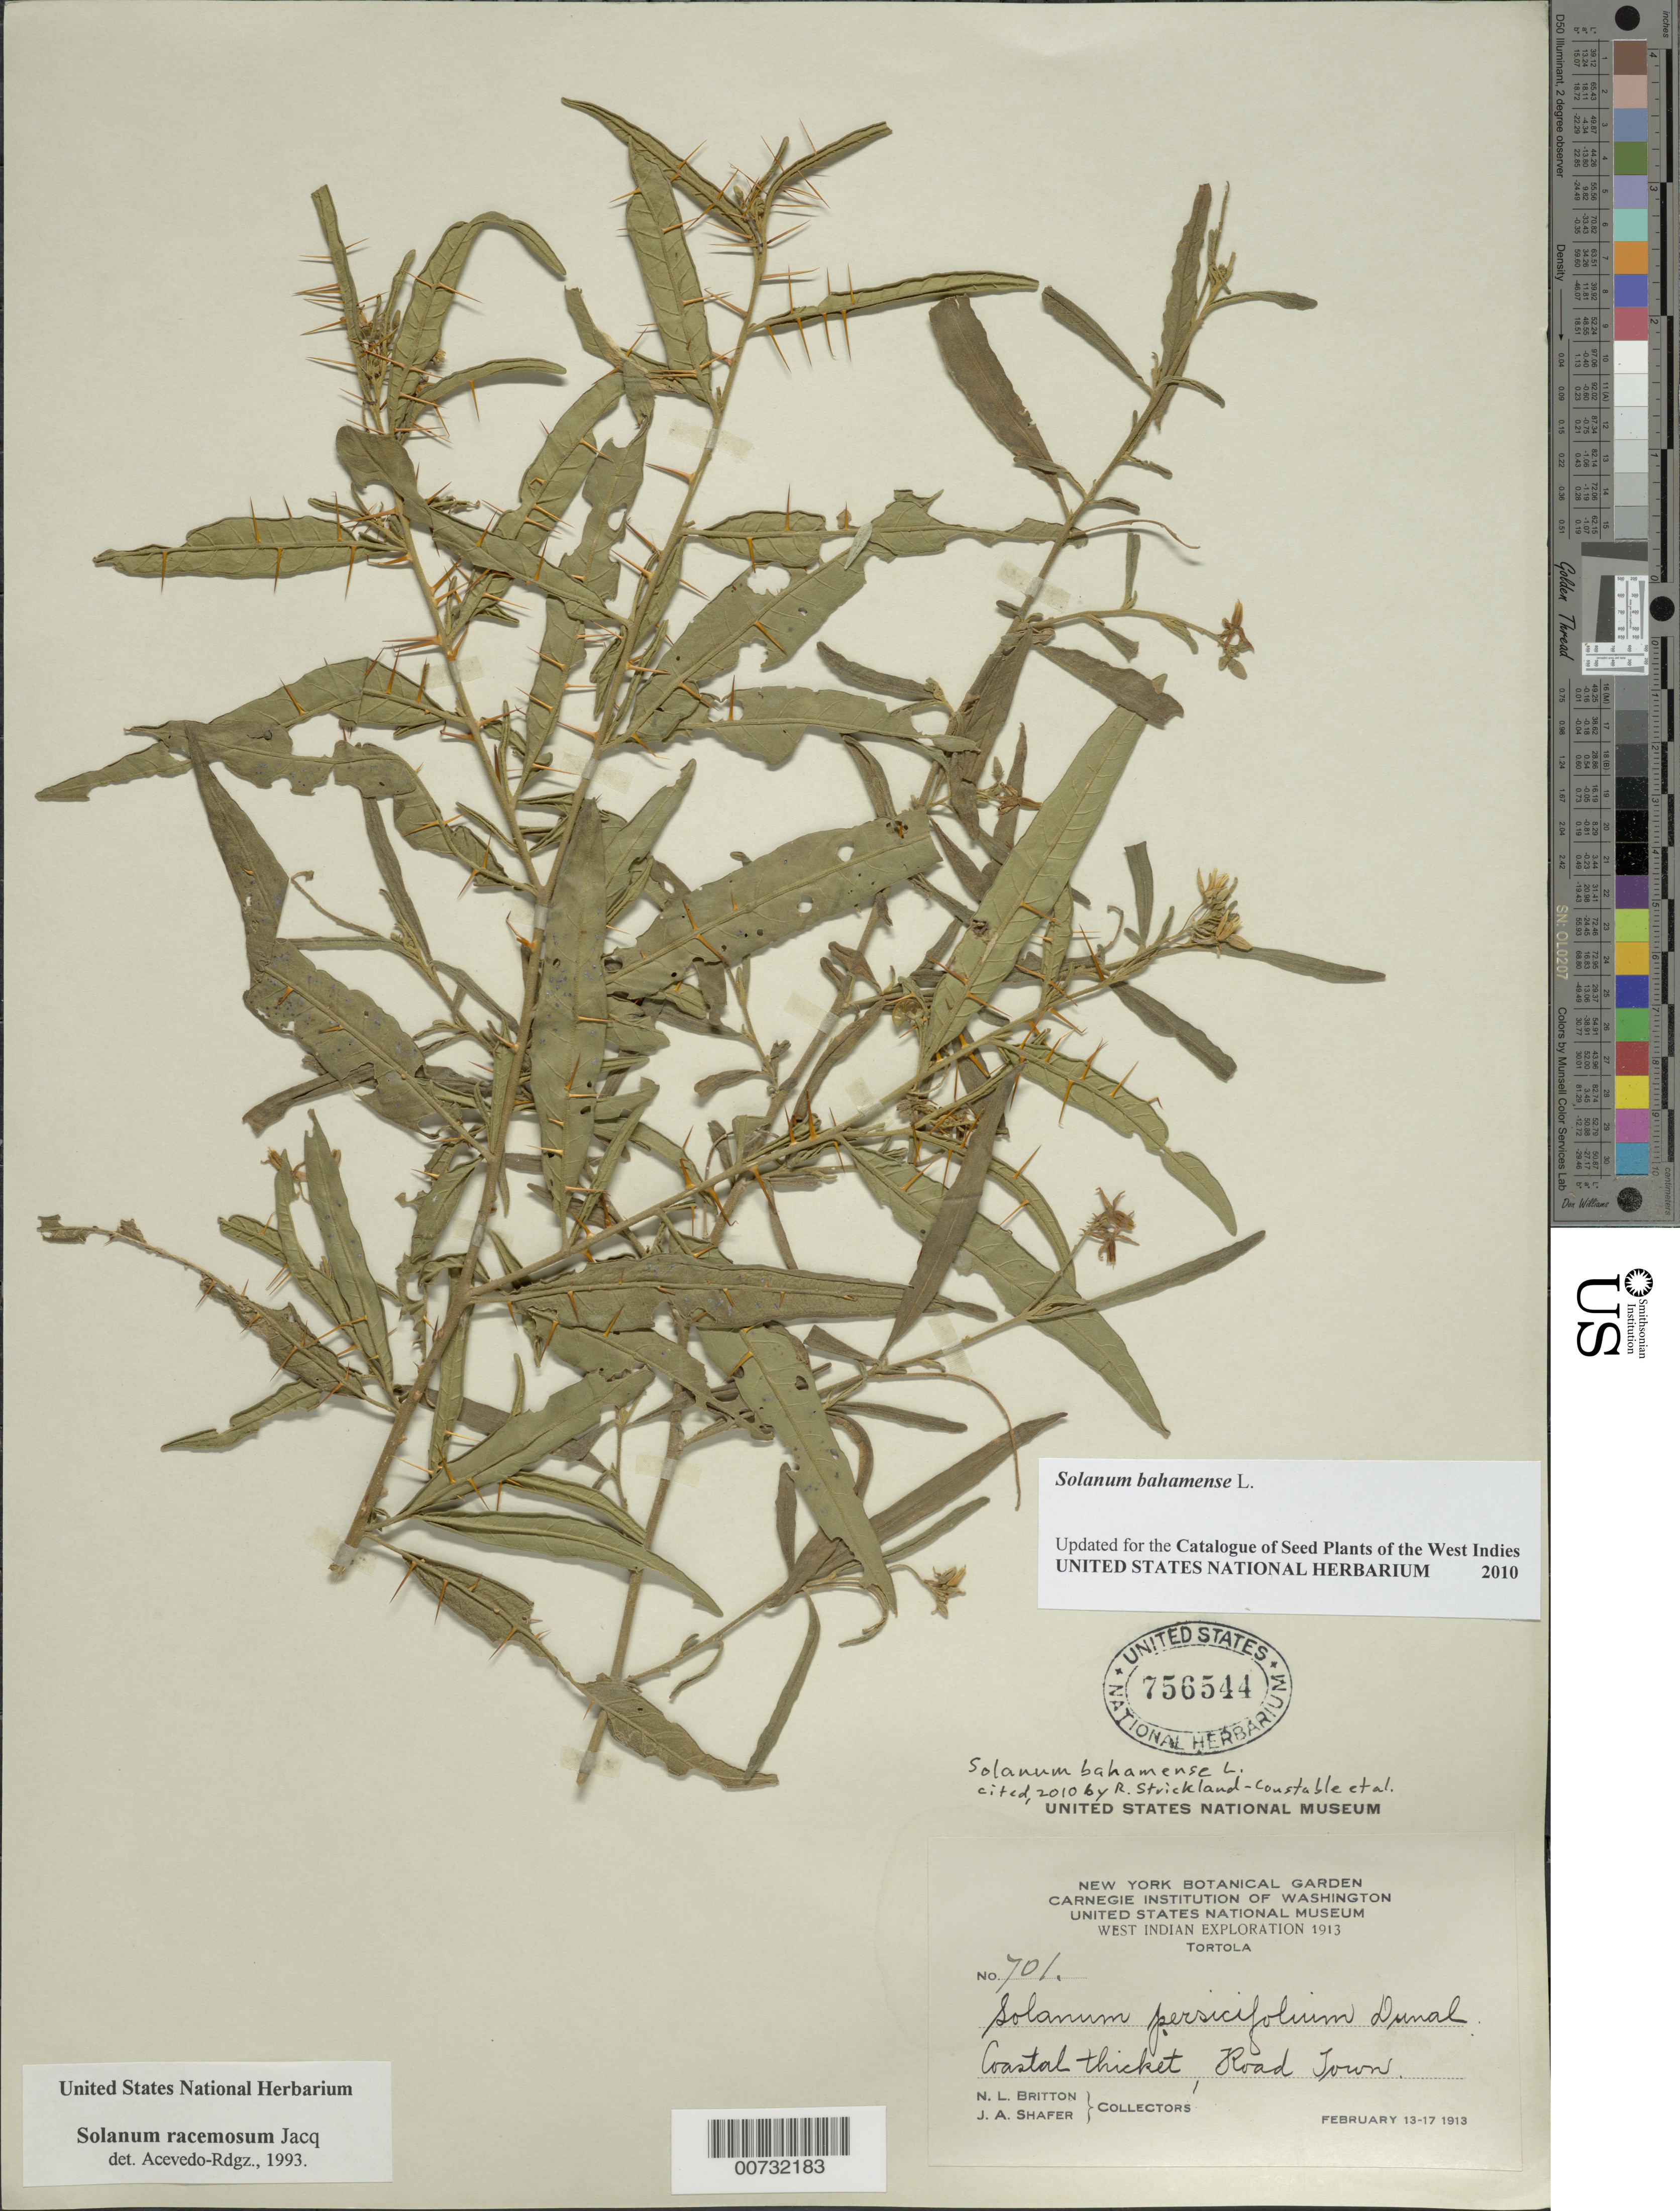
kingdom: Plantae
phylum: Tracheophyta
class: Magnoliopsida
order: Solanales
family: Solanaceae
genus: Solanum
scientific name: Solanum bahamense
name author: L.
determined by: Acevedo-Rodríguez, P., (BOT), Smithsonian Institution - National Museum of Natural History (UNITED STATES)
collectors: N. Britton & J. A. Shafer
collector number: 701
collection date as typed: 13 Feb 1913 to 17 Feb 1913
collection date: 1913-02-13/1913-02-17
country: British Virgin Islands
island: Tortola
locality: Road Town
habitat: Coastal thicket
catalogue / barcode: US 756544